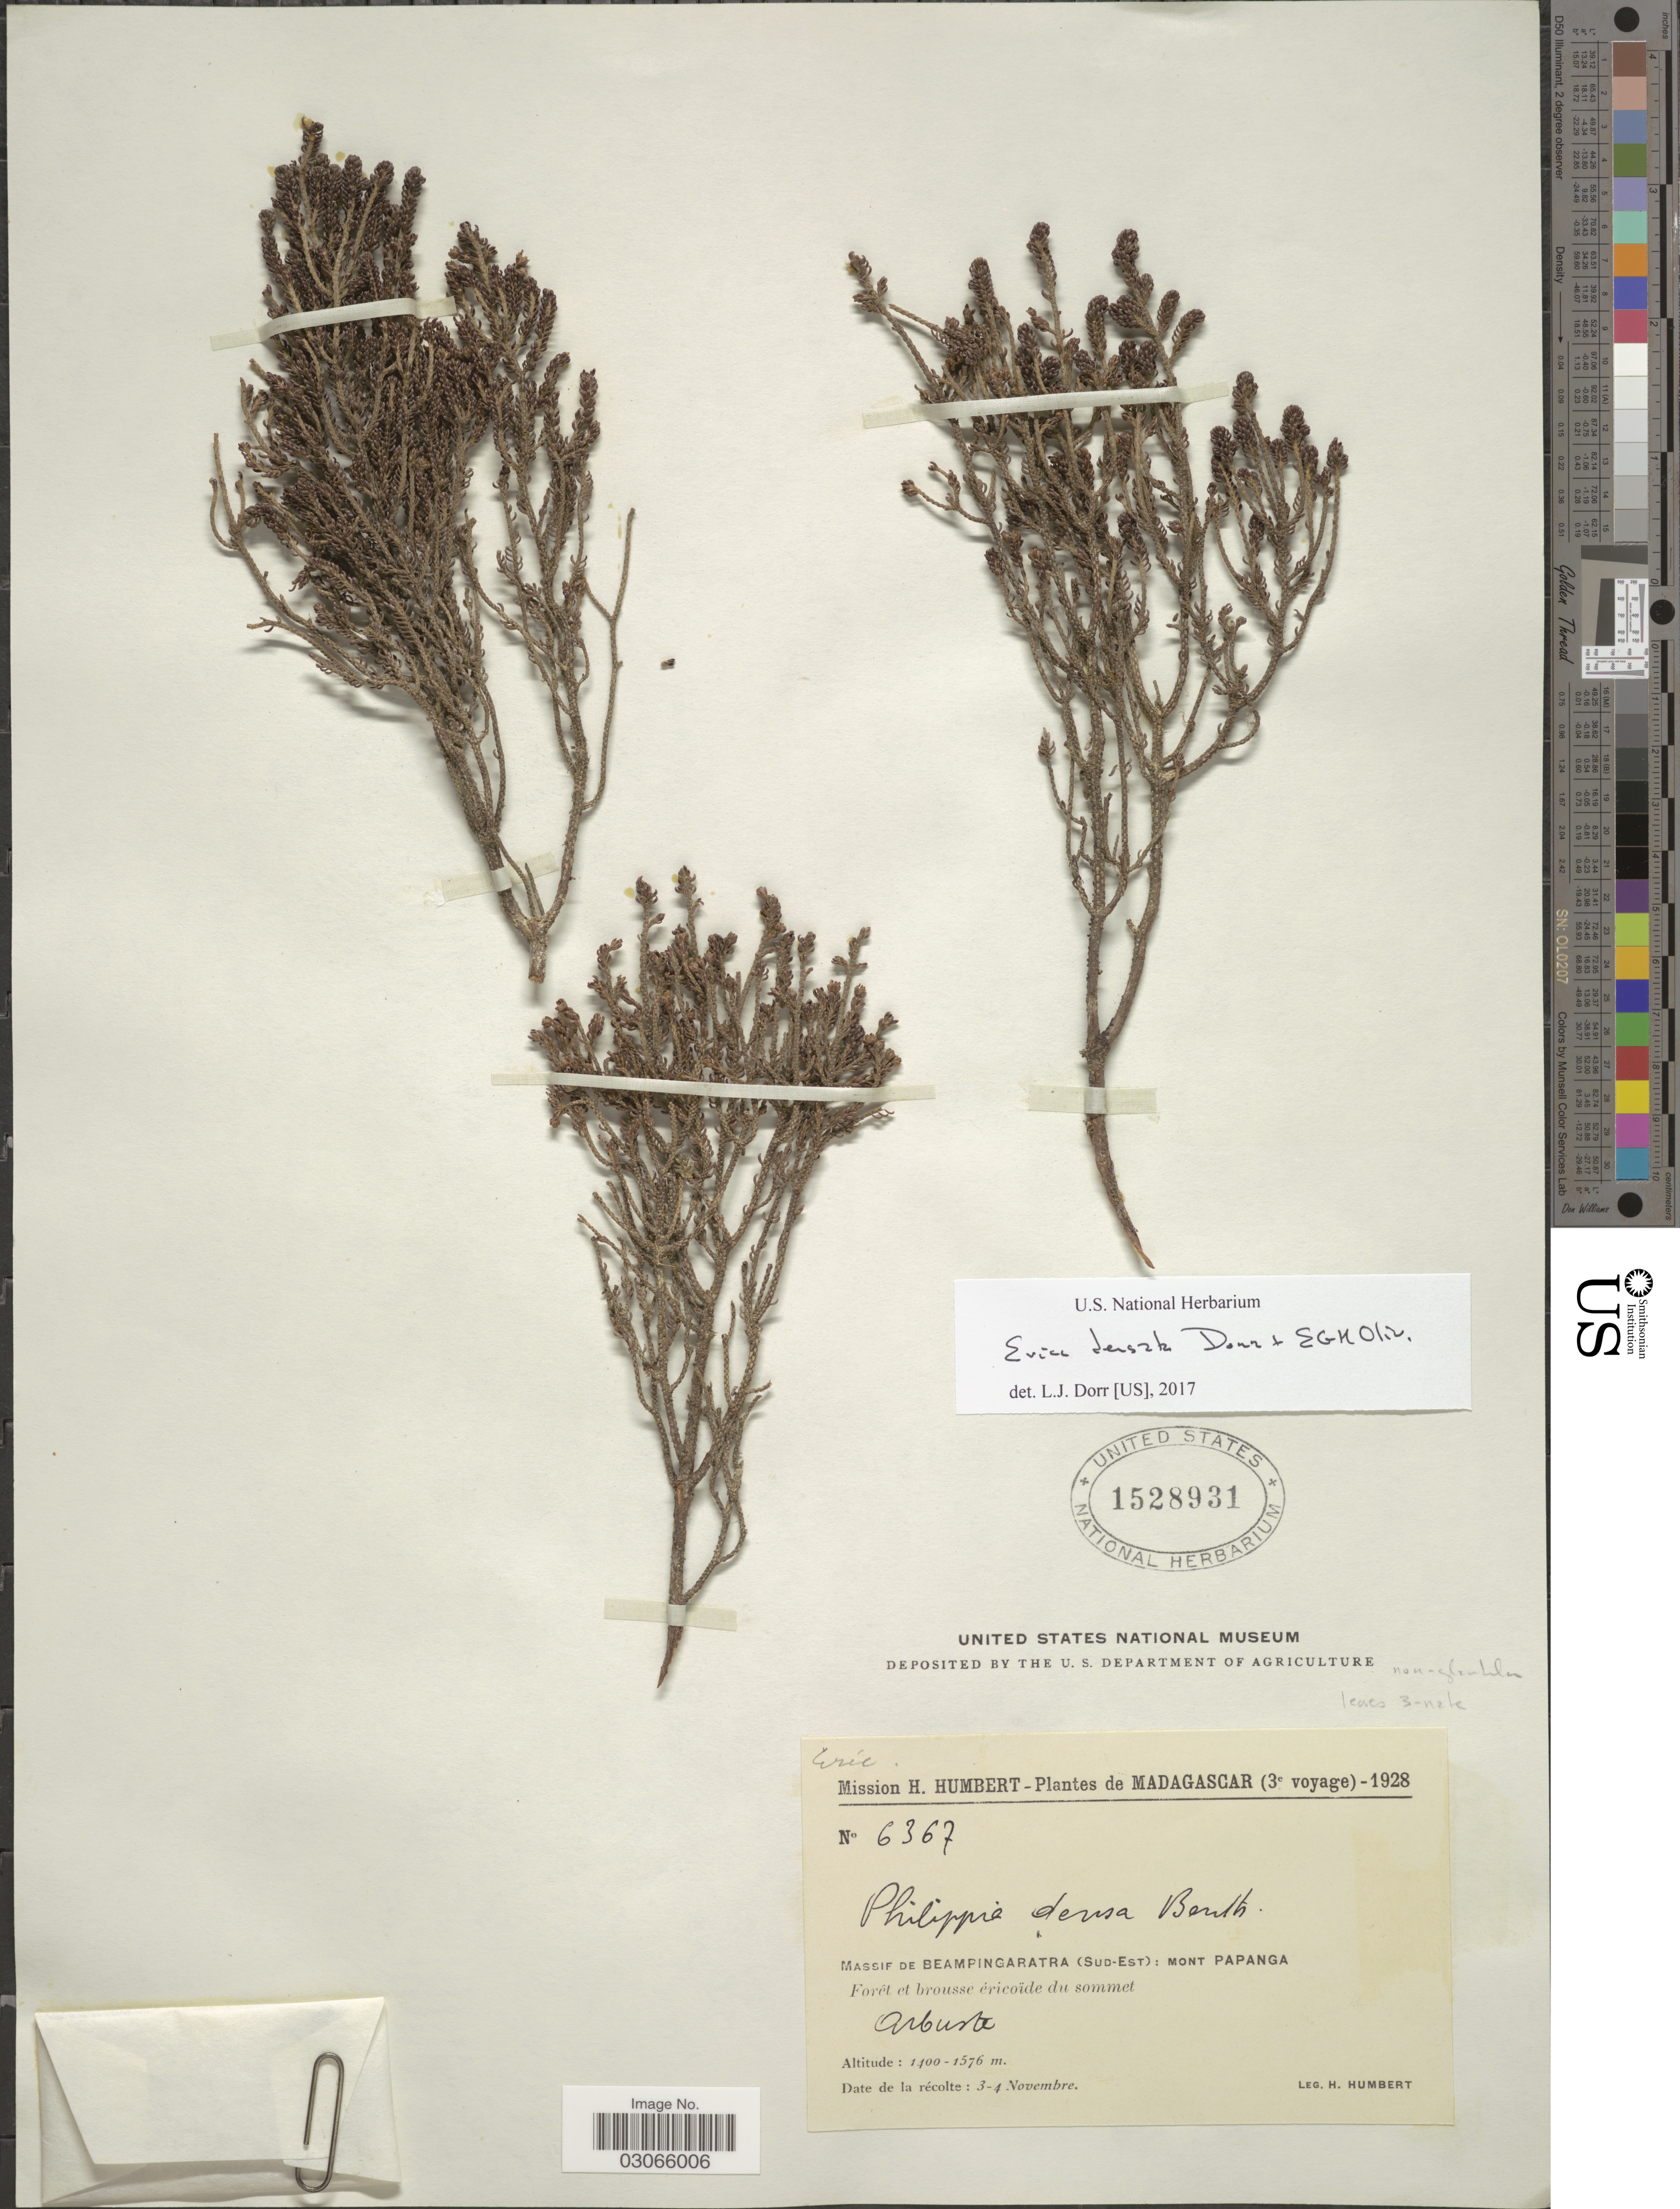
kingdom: Plantae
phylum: Tracheophyta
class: Magnoliopsida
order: Ericales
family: Ericaceae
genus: Erica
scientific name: Erica densata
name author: (Baker) Dorr & E.G.H. Oliv.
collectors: H. Humbert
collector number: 6367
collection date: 1928-11-03/1928-11-04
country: Madagascar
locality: Massif de Beampingaratra (Sud-Est): Mont Papanga.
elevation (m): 1400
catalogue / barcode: US 1528931